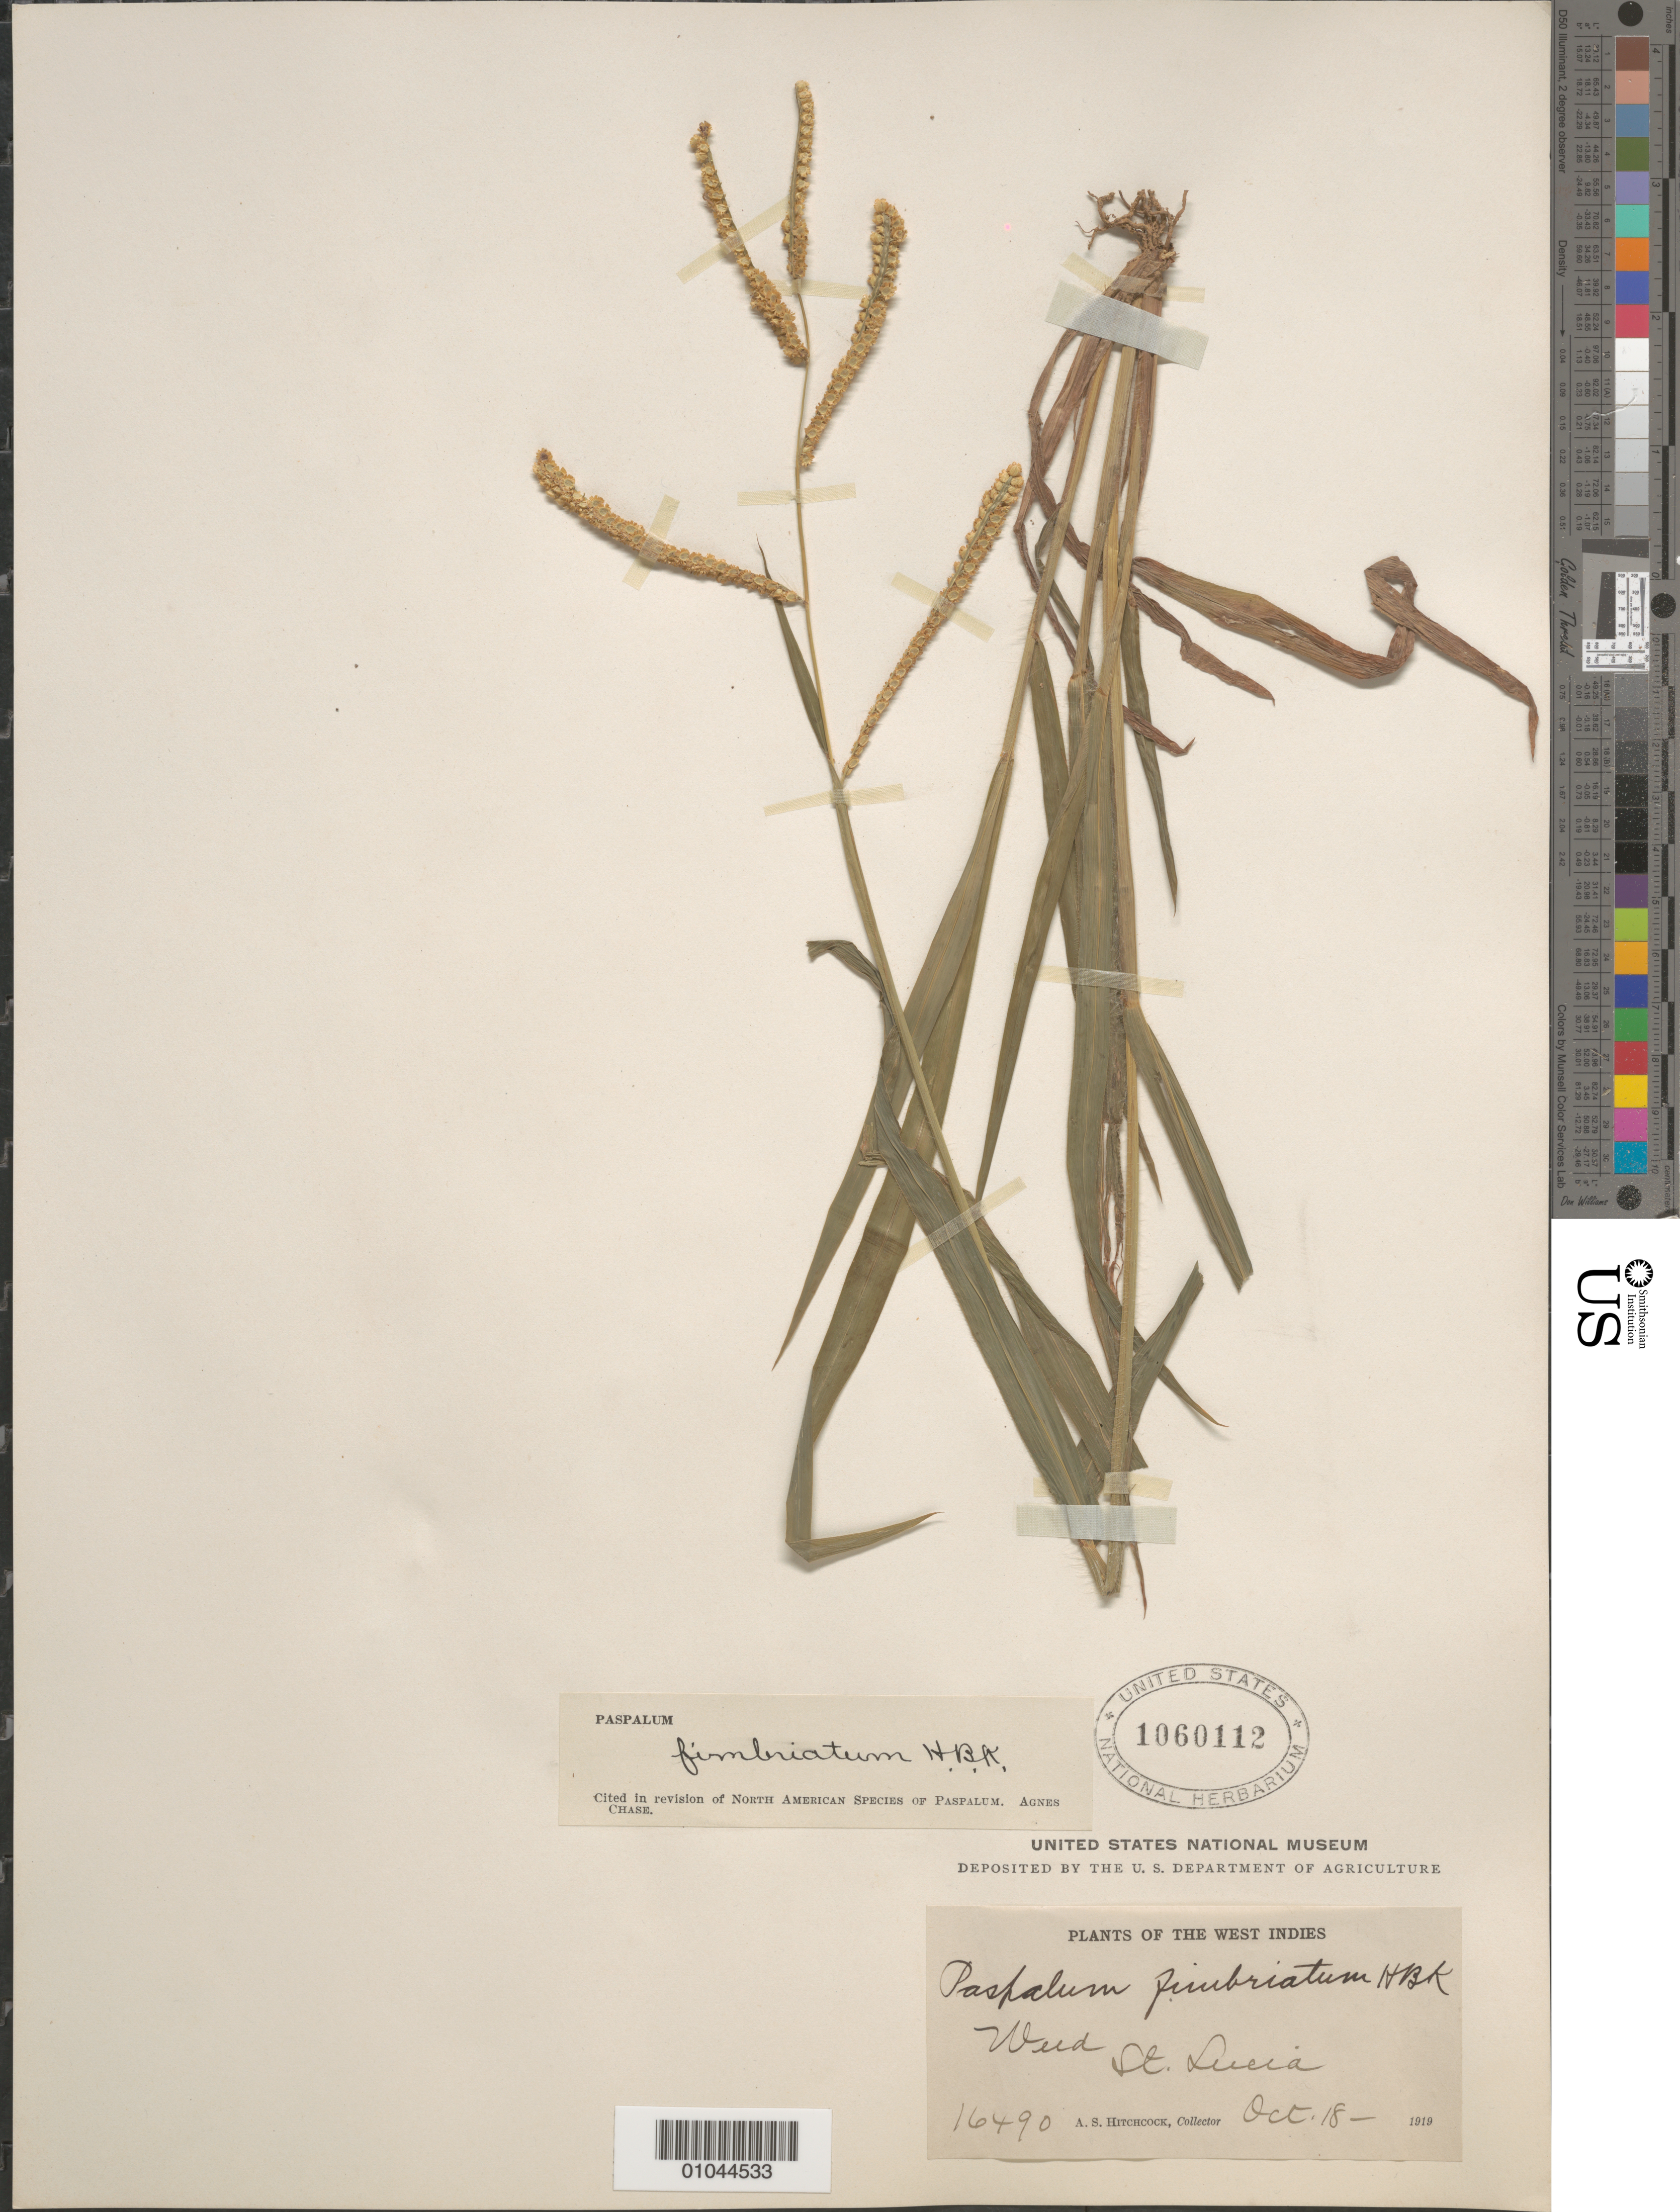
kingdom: Plantae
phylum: Tracheophyta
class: Liliopsida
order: Poales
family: Poaceae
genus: Paspalum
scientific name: Paspalum fimbriatum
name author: Kunth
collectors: A. S. Hitchcock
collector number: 16490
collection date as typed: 18 Oct 1919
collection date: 1919-10-18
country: St. Lucia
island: St. Lucia I.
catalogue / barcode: US 1060112